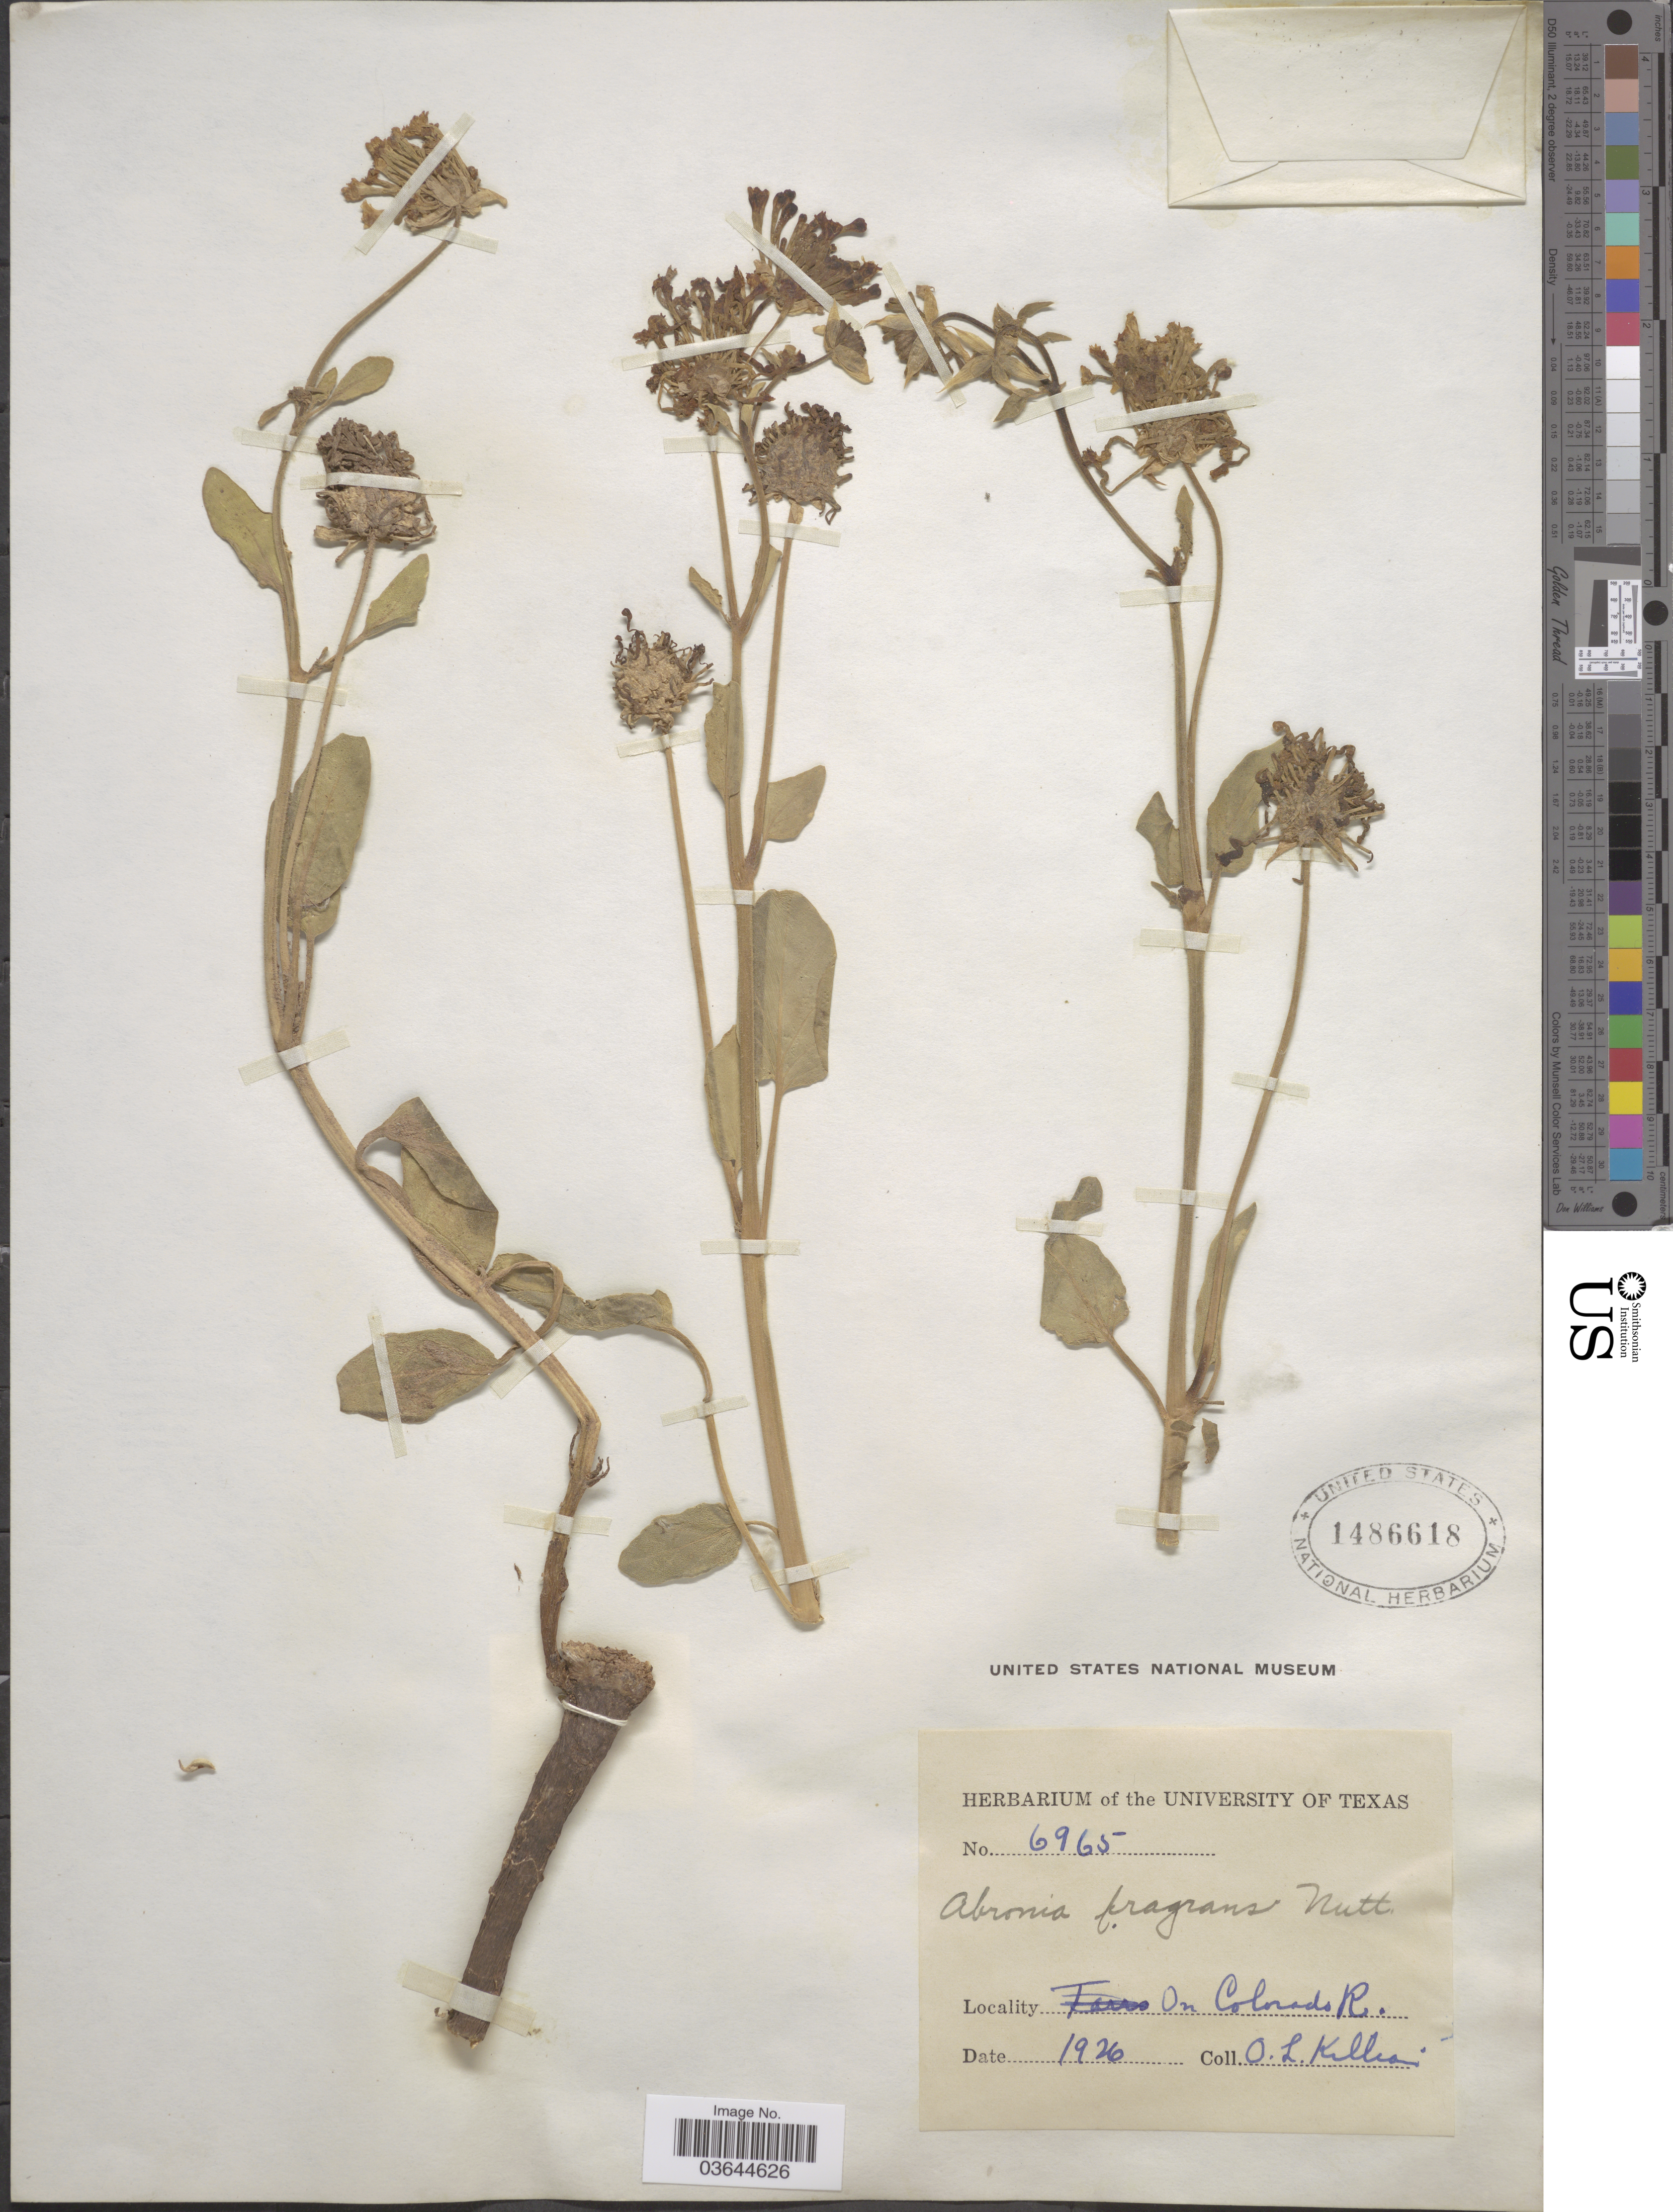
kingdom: Plantae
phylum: Tracheophyta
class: Magnoliopsida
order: Caryophyllales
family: Nyctaginaceae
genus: Abronia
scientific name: Abronia fragrans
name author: Nutt. ex Hook.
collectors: O. Killian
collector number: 6965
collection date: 1926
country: United States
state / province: Colorado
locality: On Colorado R.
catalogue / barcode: US 1486618